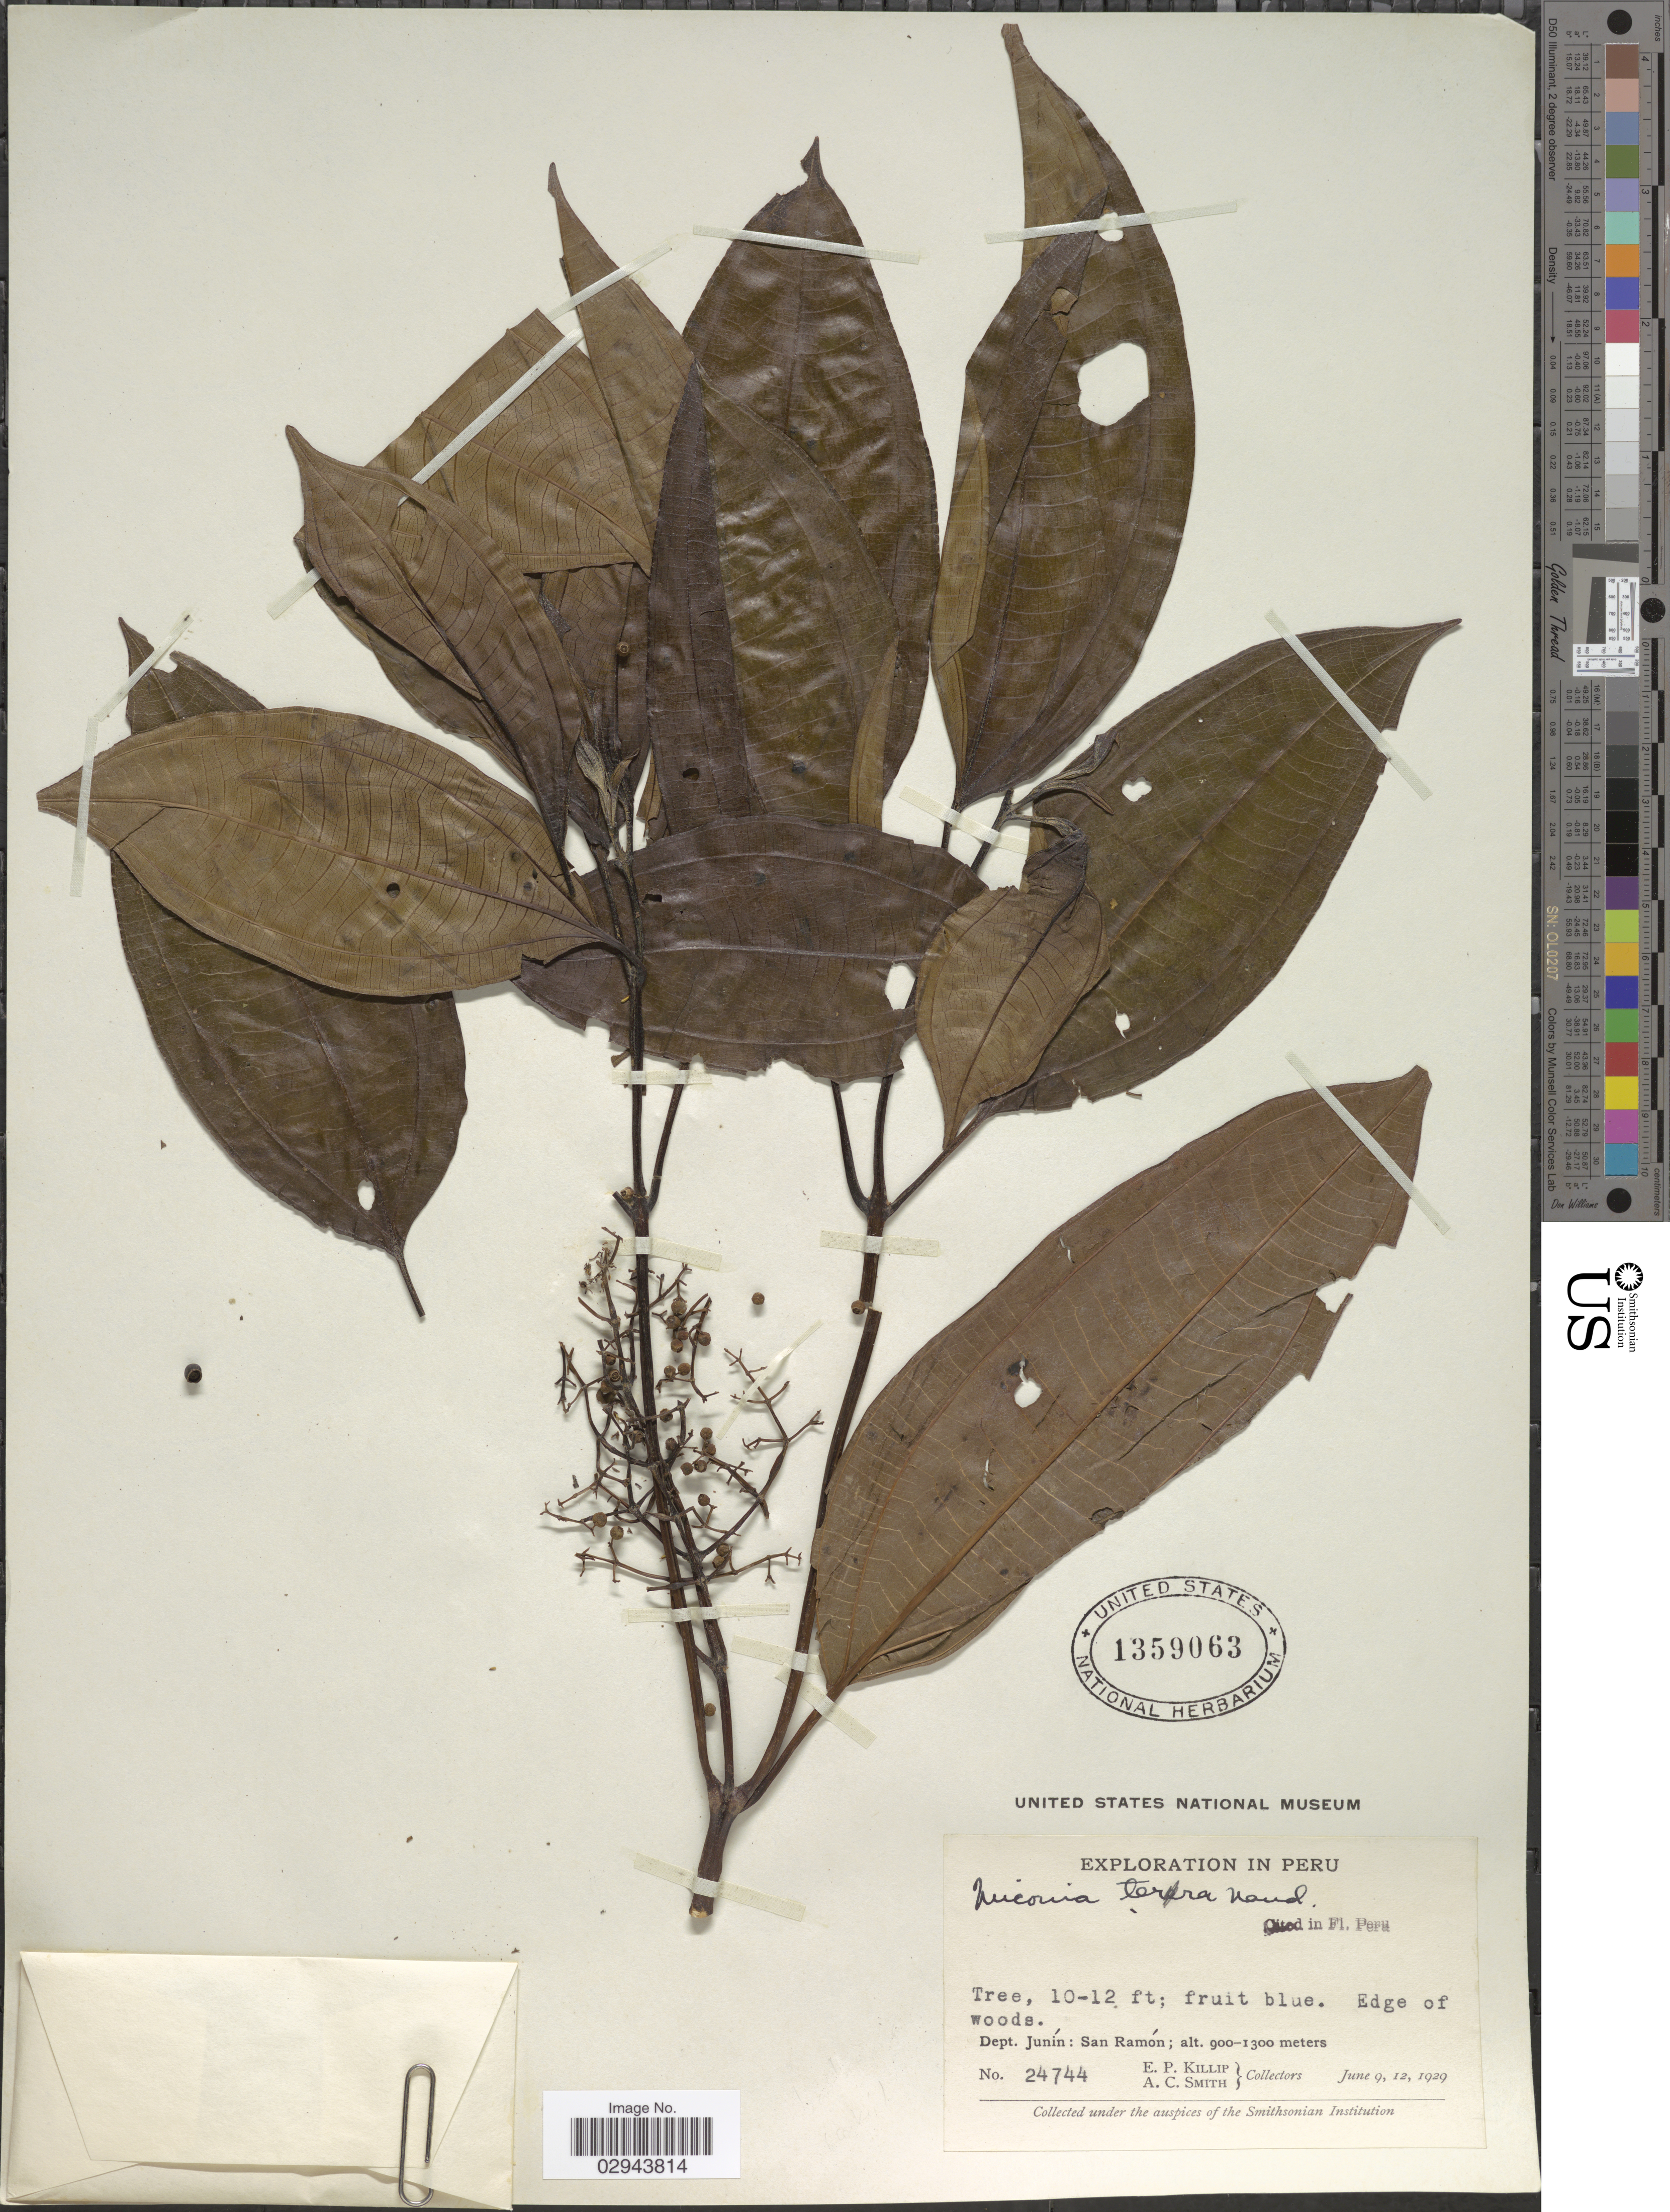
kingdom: Plantae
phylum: Tracheophyta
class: Magnoliopsida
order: Myrtales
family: Melastomataceae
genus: Miconia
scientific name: Miconia terera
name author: Naudin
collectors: E. P. Killip & A. C. Smith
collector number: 24744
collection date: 1929-06-09/1929-06-12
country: Peru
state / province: Junín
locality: Dept. Junín: San Ramón.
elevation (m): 900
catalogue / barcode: US 1359063